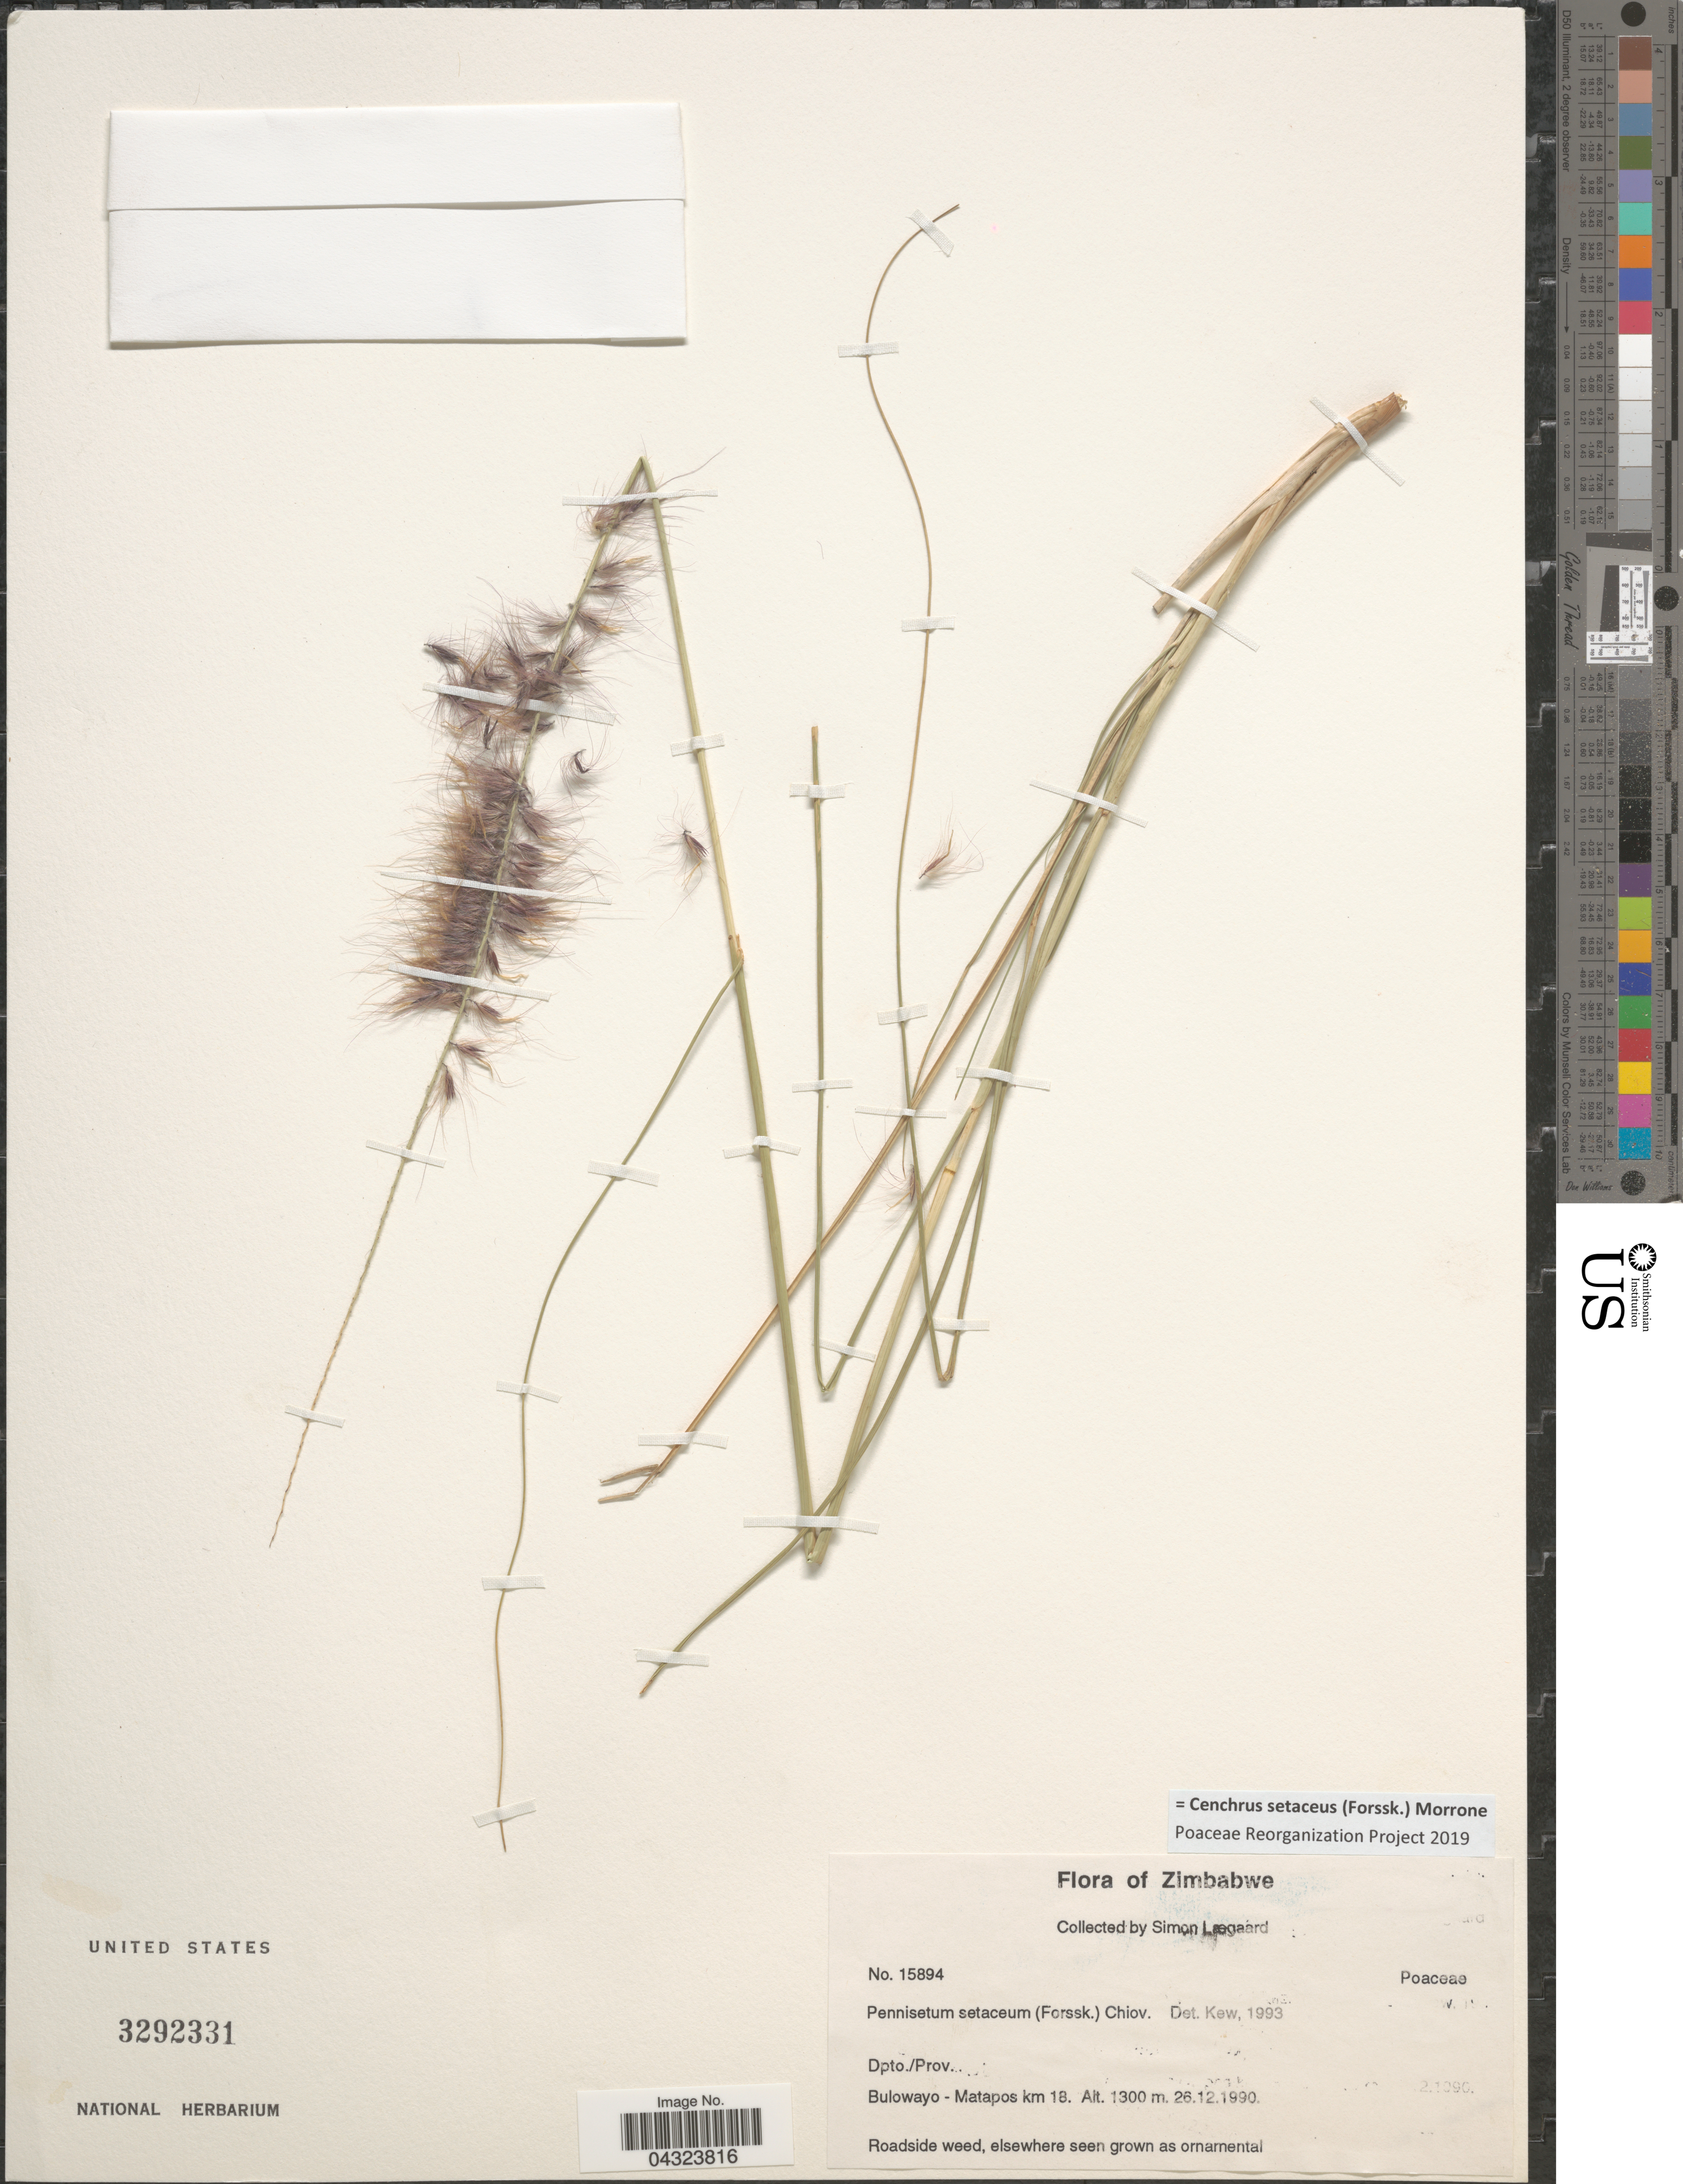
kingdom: Plantae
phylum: Tracheophyta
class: Liliopsida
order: Poales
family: Poaceae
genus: Cenchrus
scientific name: Cenchrus setaceus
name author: (Forssk.) Morrone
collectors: S. Lægaard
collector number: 15894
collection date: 1990-12-26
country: Zimbabwe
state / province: Bulawayo (city)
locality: Bulowayo- Matapos km 18.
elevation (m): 1300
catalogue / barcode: US 3292331